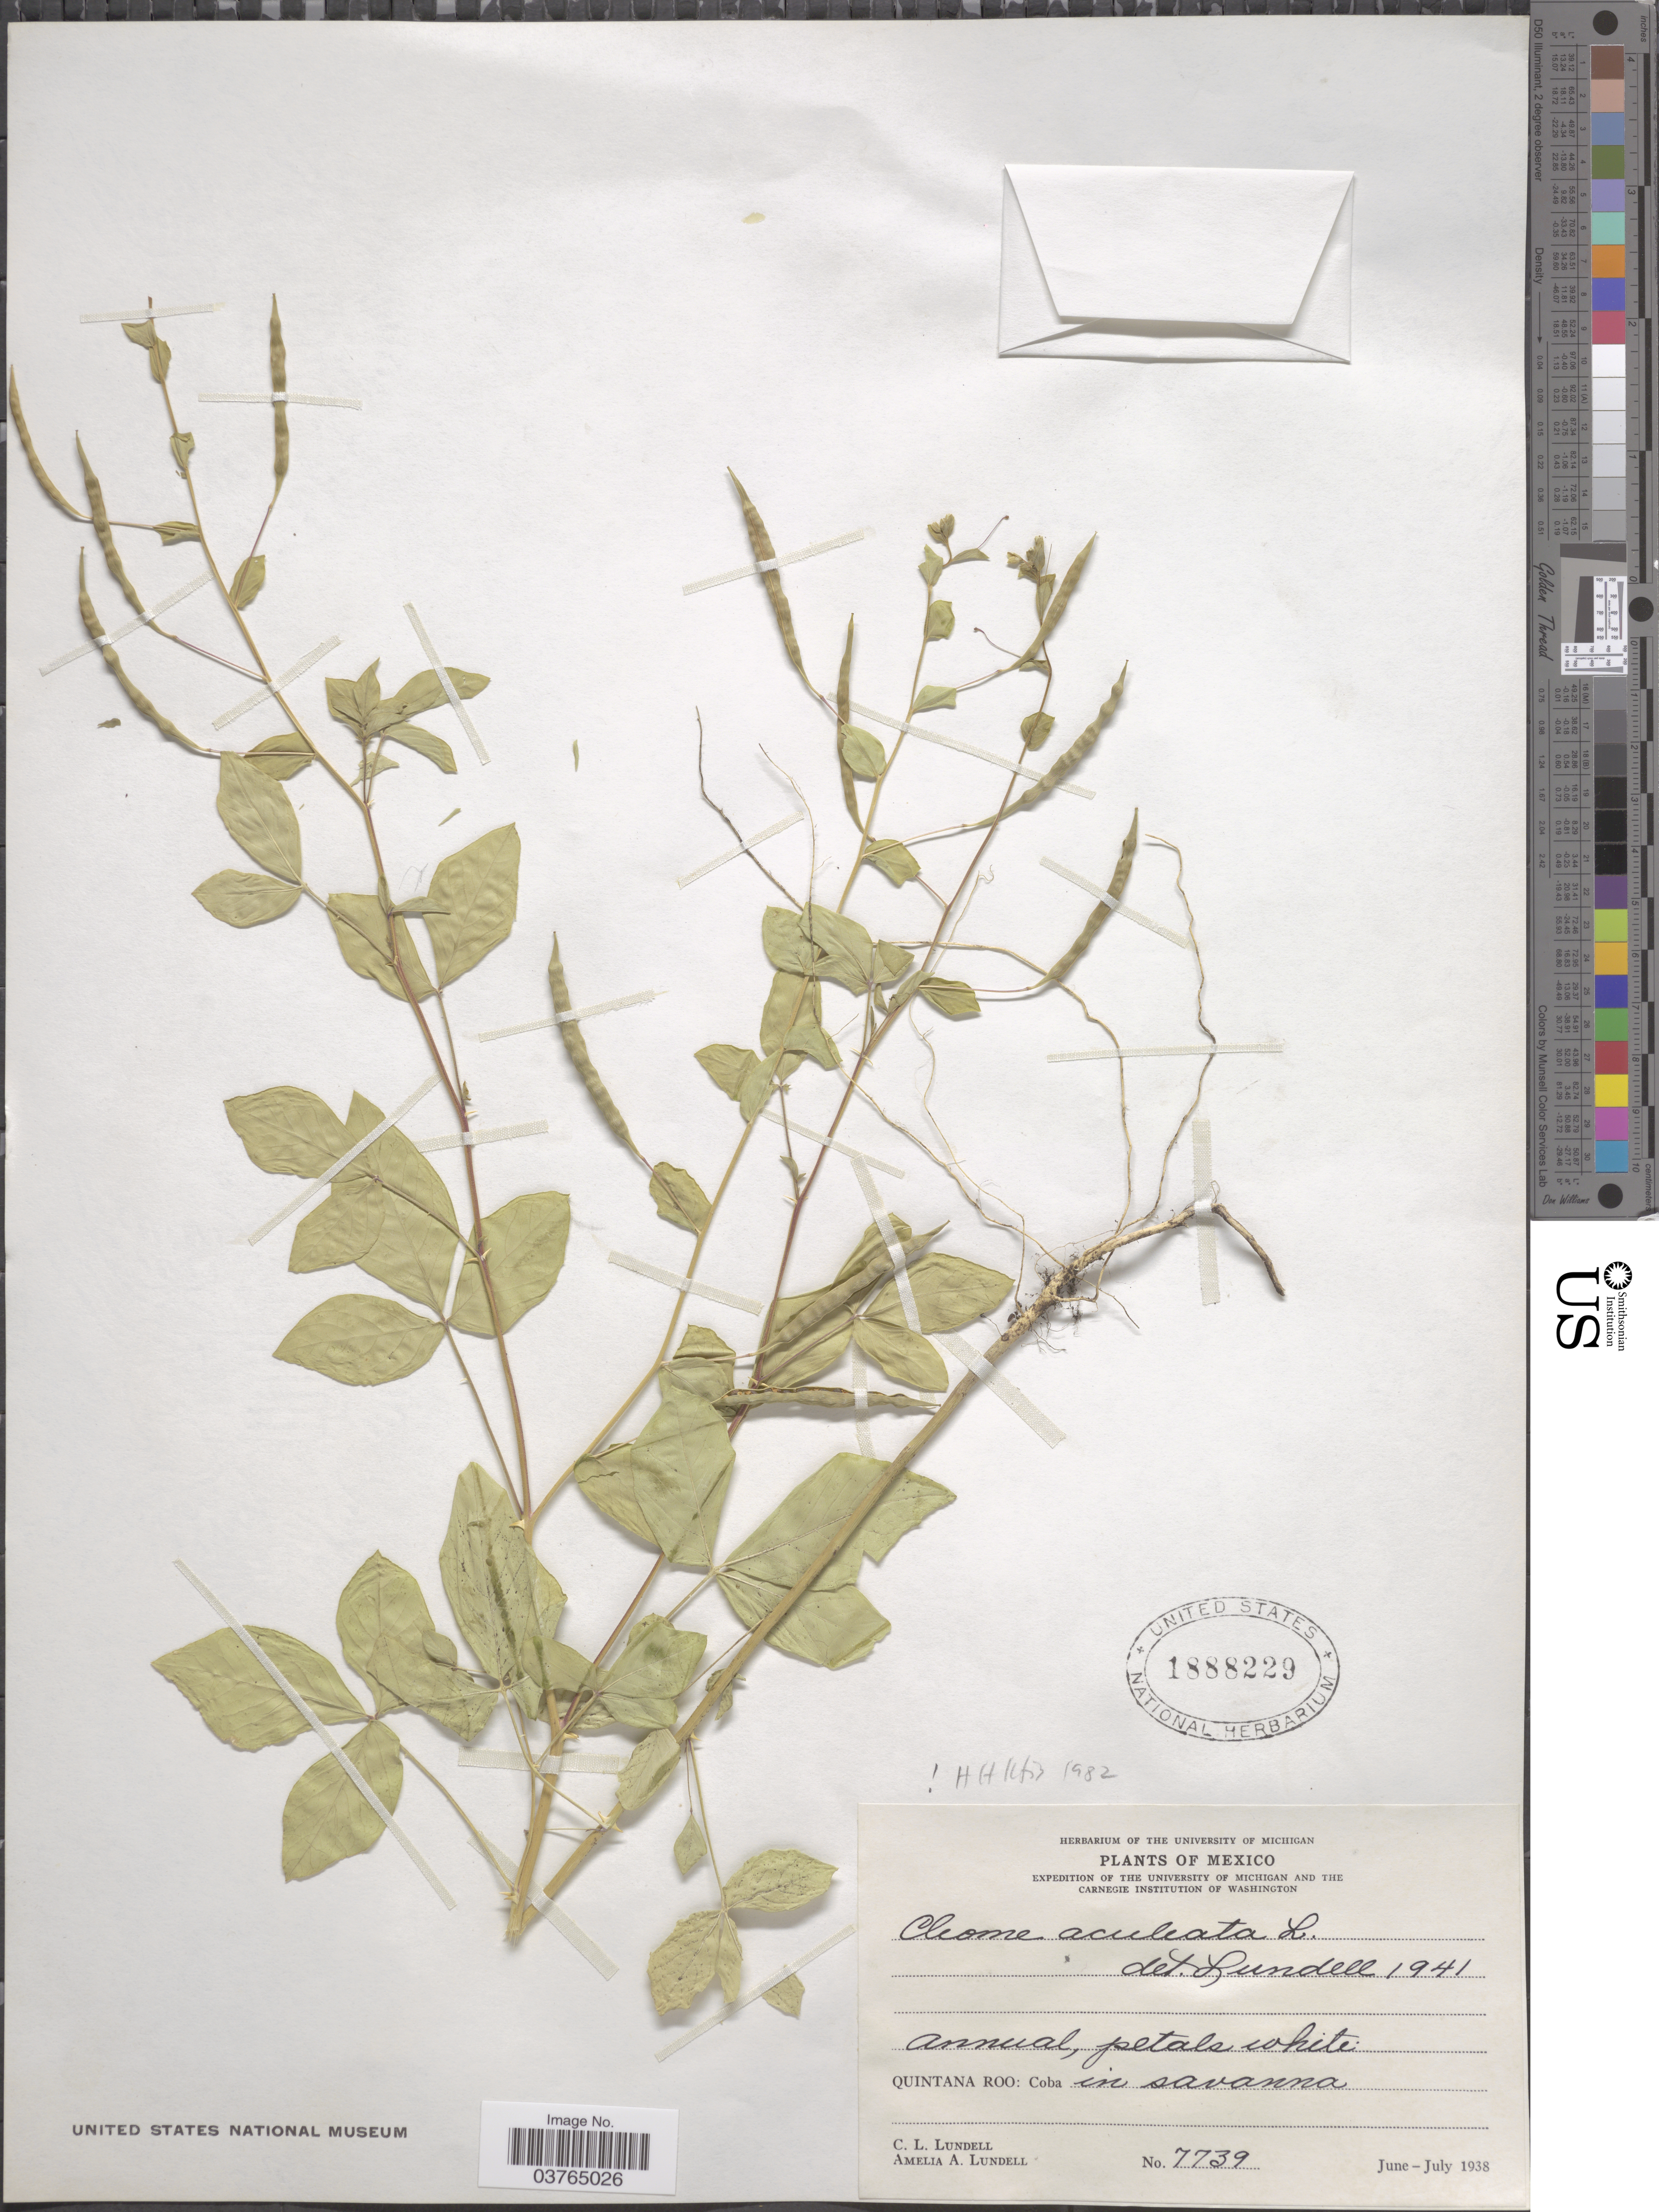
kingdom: Plantae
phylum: Tracheophyta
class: Magnoliopsida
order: Brassicales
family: Cleomaceae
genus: Tarenaya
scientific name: Tarenaya aculeata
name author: (L.) Soares Neto & Roalson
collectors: C. L. Lundell & A. A. Lundell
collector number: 7739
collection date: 1938-06/1938-07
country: Mexico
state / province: Quintana Roo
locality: Coba in savanna.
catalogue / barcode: US 1888229